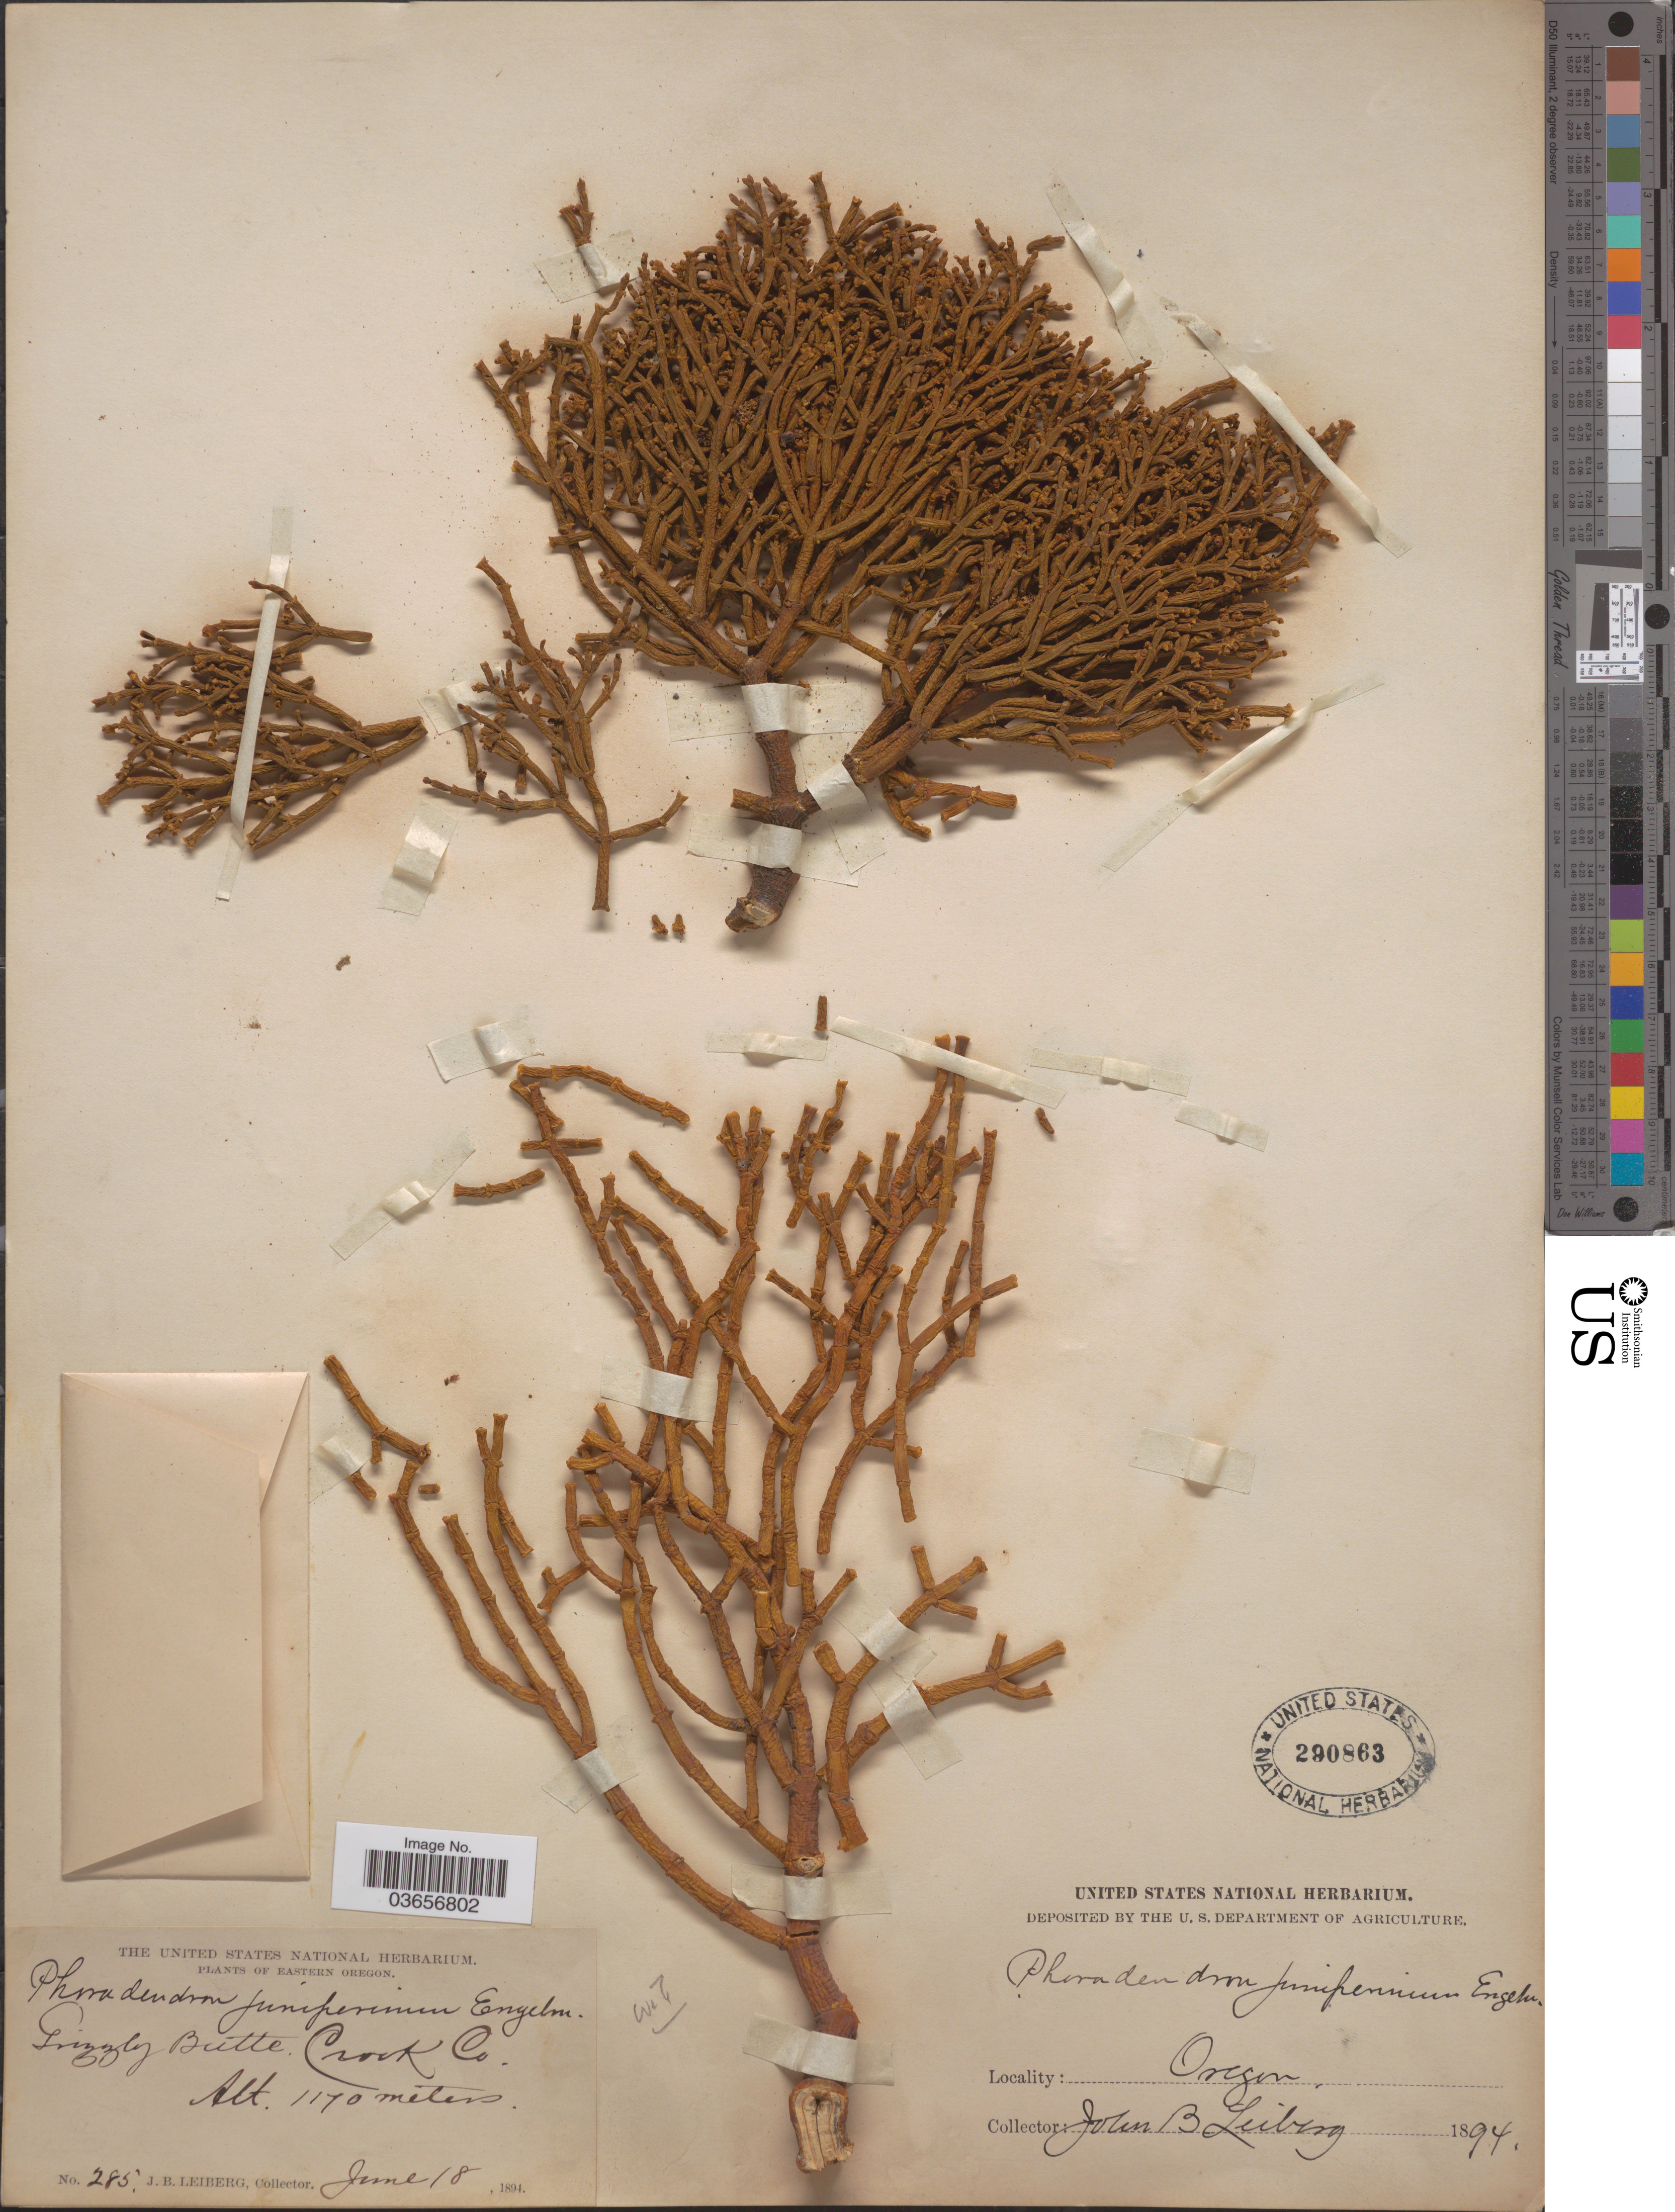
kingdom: Plantae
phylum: Tracheophyta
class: Magnoliopsida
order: Santalales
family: Viscaceae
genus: Phoradendron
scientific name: Phoradendron juniperinum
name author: Engelm. ex A. Gray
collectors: J. B. Leiberg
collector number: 285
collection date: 1894-06-18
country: United States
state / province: Oregon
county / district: Crook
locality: Eastern Oregon. Grizzly Butte Crook Co.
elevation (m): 1170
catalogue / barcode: US 290863